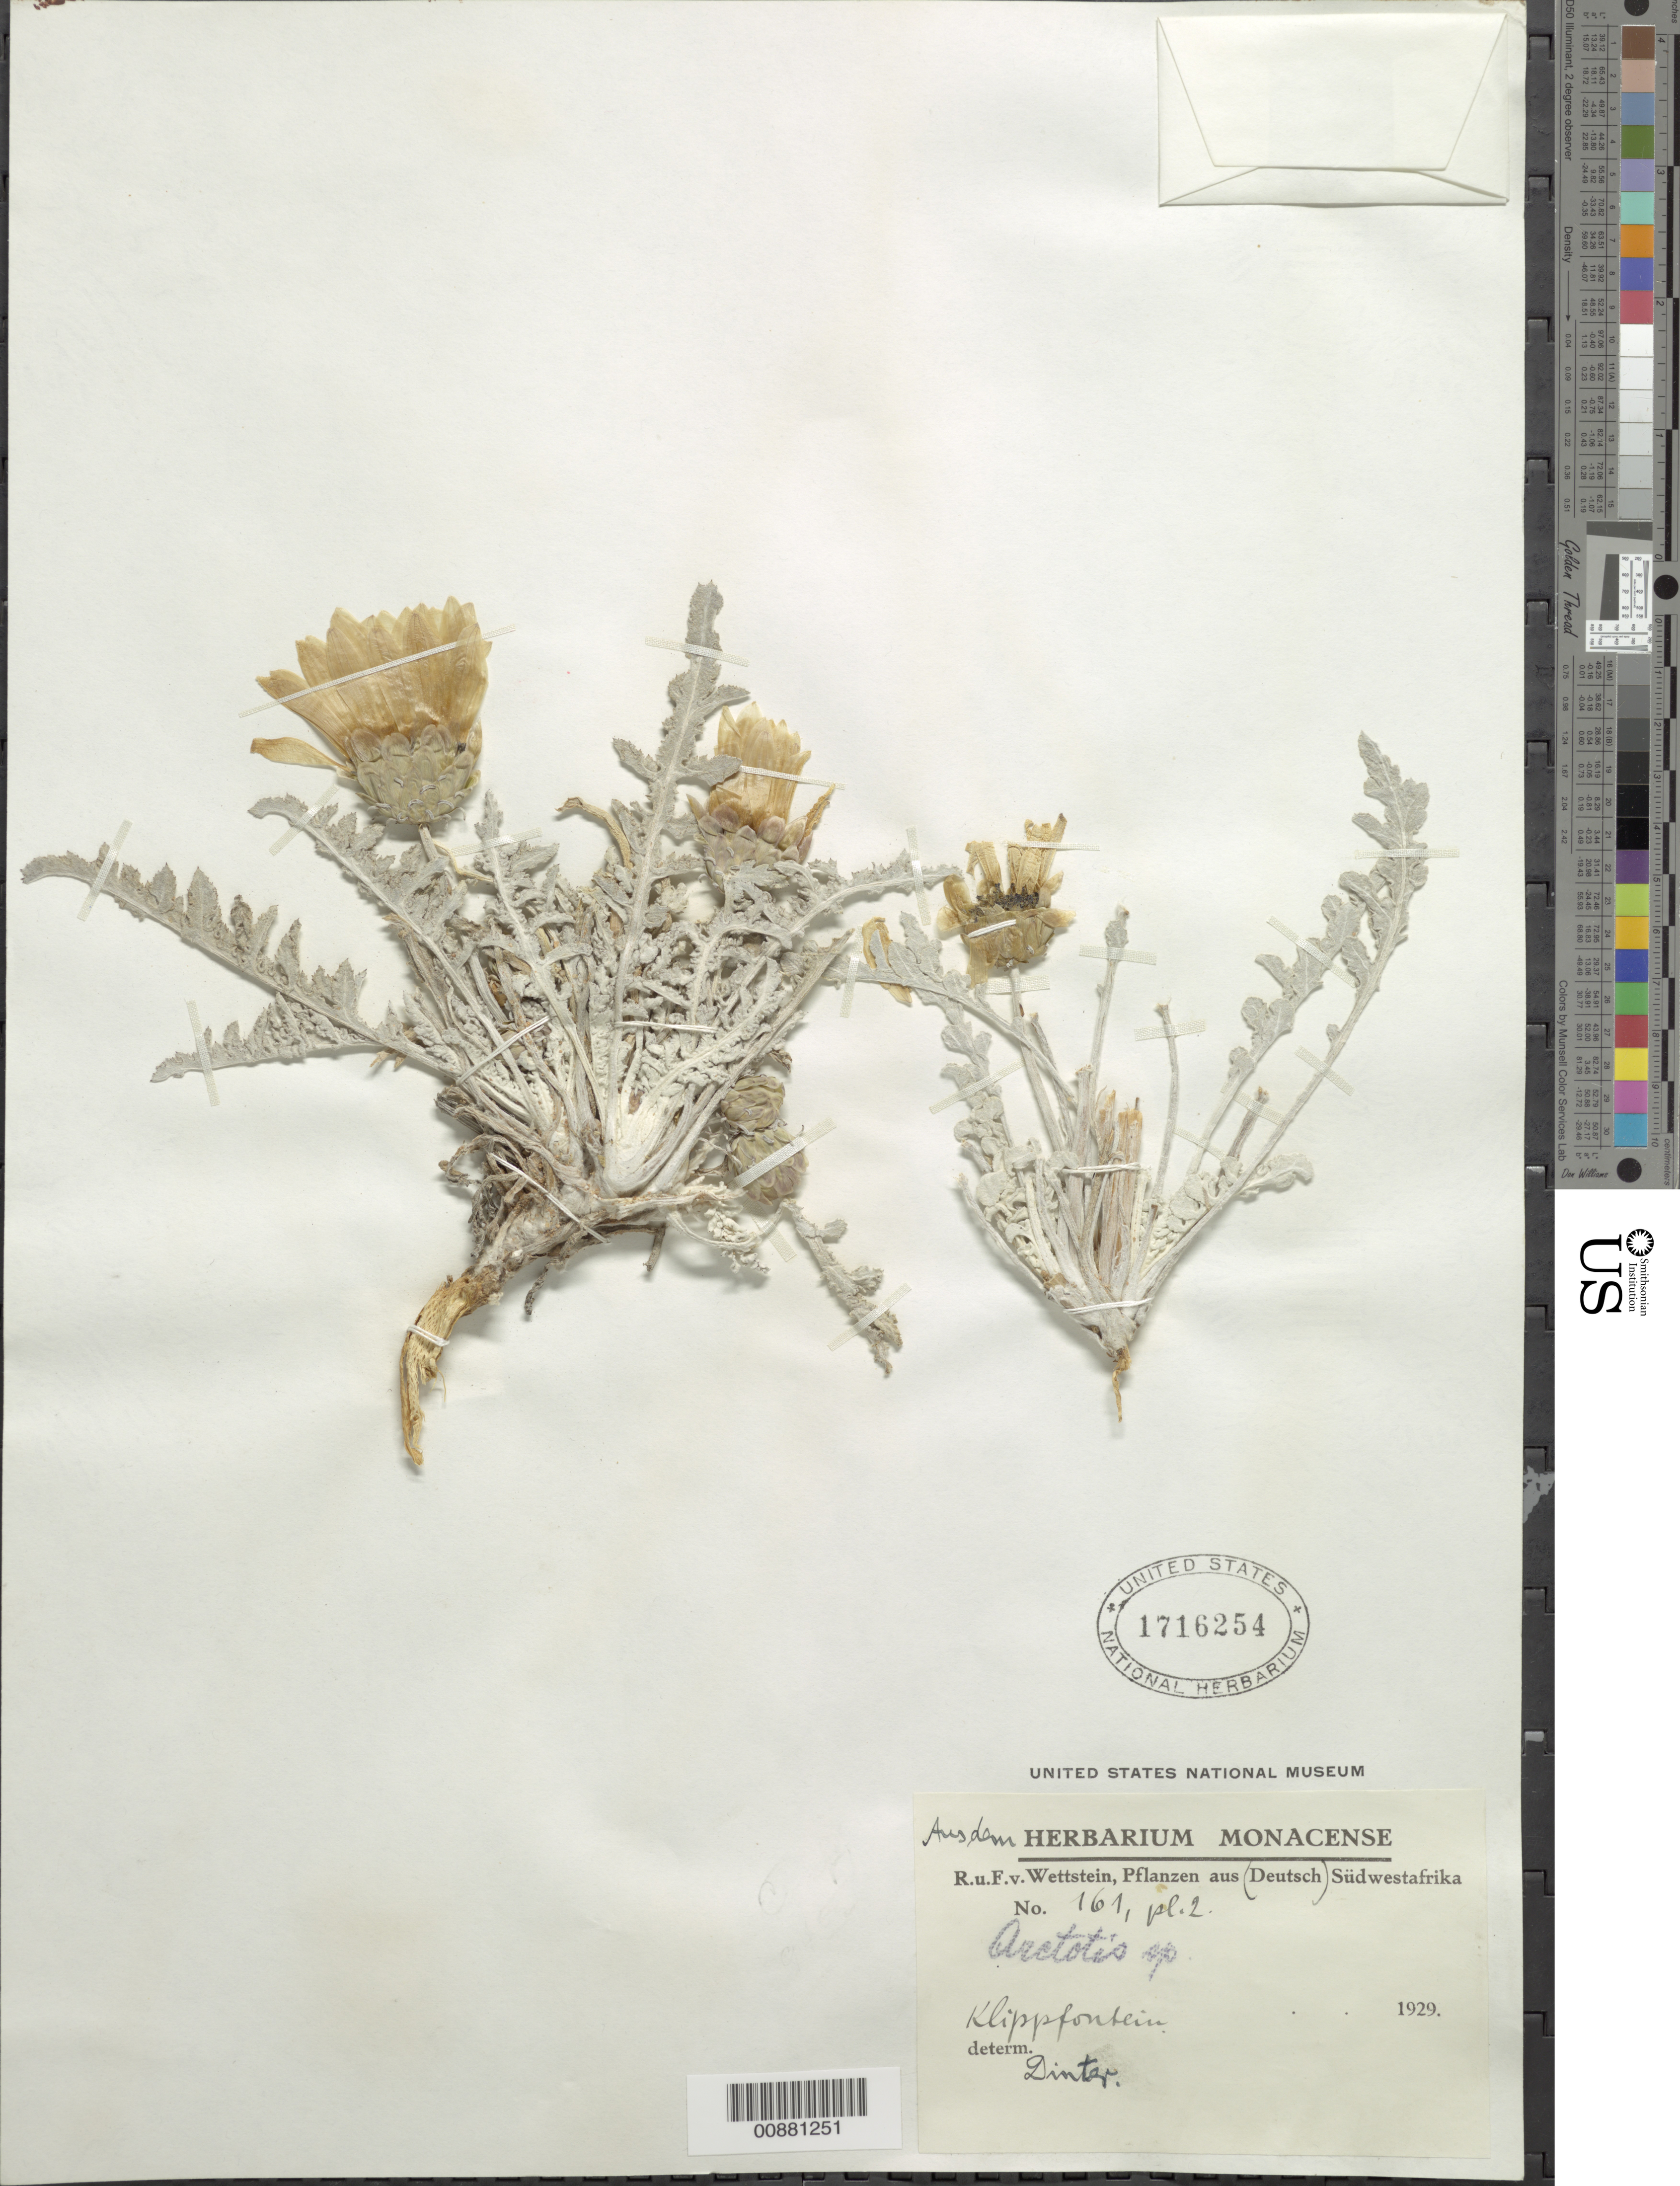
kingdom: Plantae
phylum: Tracheophyta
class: Magnoliopsida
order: Asterales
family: Asteraceae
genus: Arctotis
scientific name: Arctotis sp.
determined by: Dinter, Moritz K.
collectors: Wettstein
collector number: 161 P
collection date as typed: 1929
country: South Africa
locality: Klippfonbein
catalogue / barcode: US 1716254